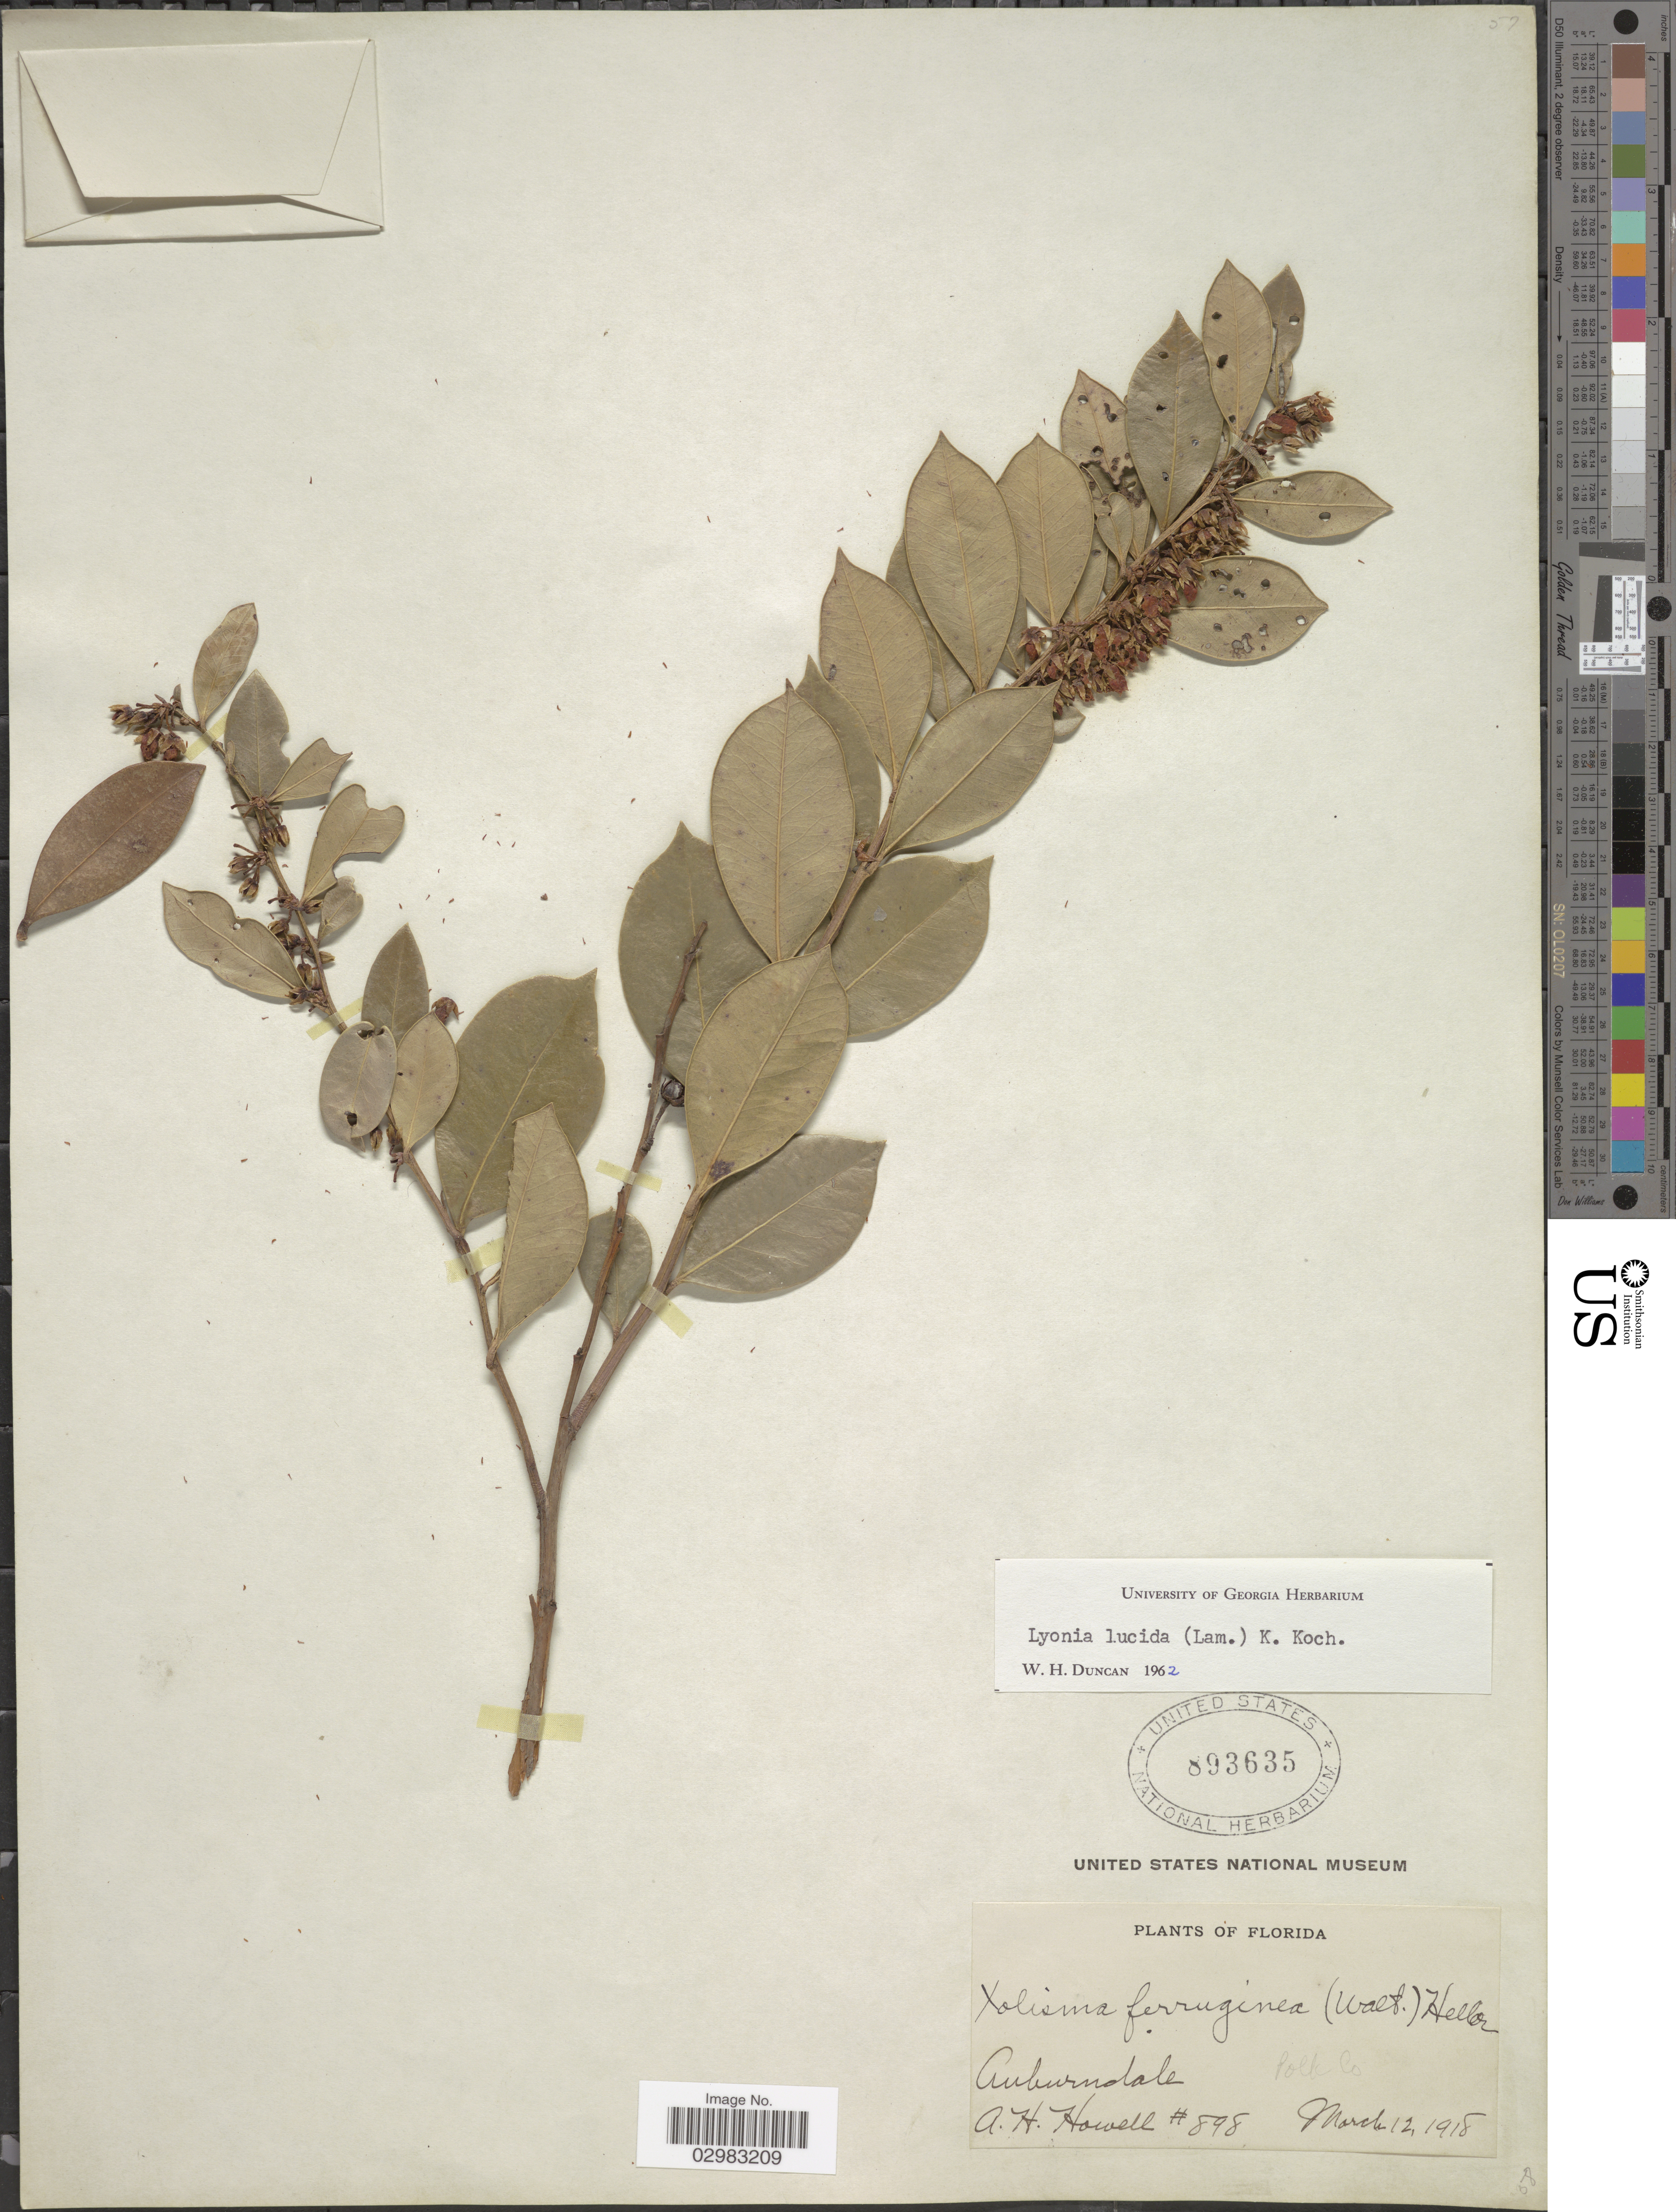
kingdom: Plantae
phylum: Tracheophyta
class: Magnoliopsida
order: Ericales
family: Ericaceae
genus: Lyonia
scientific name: Lyonia lucida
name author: K. Koch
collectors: A. Howell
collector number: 898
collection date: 1918-03-12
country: United States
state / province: Florida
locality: Auburndale. Polk Co.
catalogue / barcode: US 893635